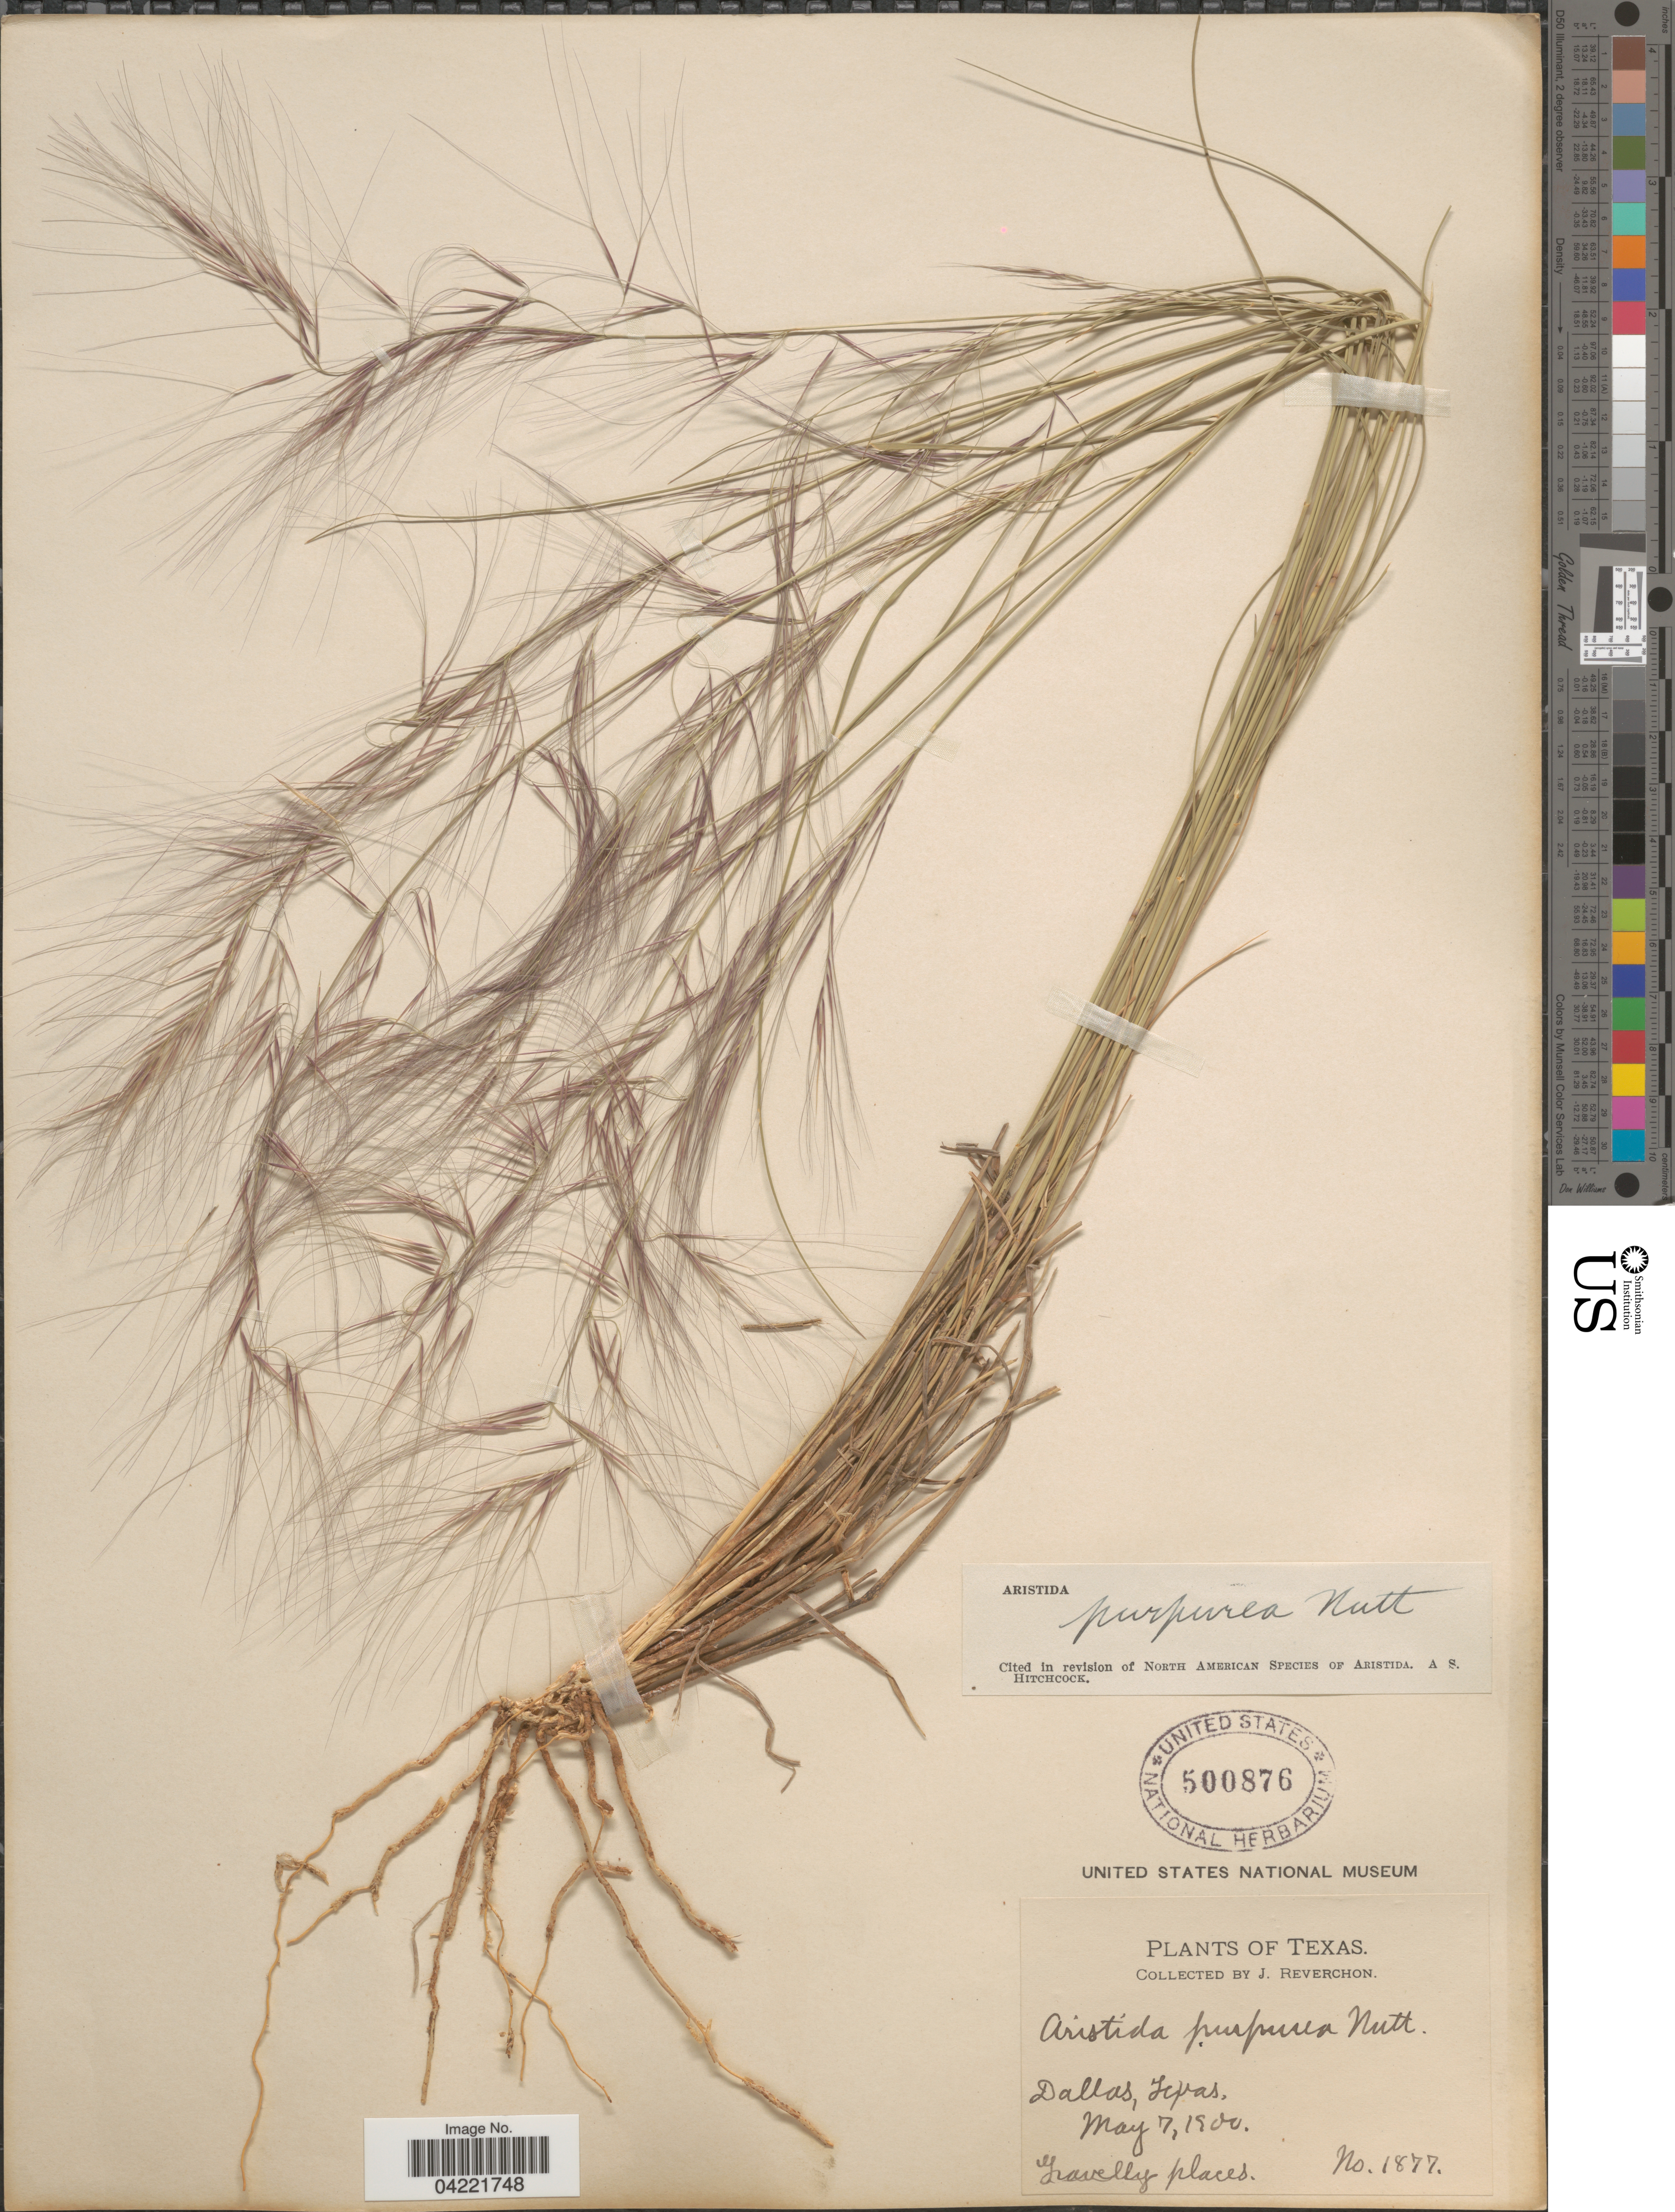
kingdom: Plantae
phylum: Tracheophyta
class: Liliopsida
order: Poales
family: Poaceae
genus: Aristida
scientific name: Aristida purpurea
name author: Nutt.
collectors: J. Reverchon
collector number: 1877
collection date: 1900-05-07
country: United States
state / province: Texas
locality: Dallas.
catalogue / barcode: US 500876